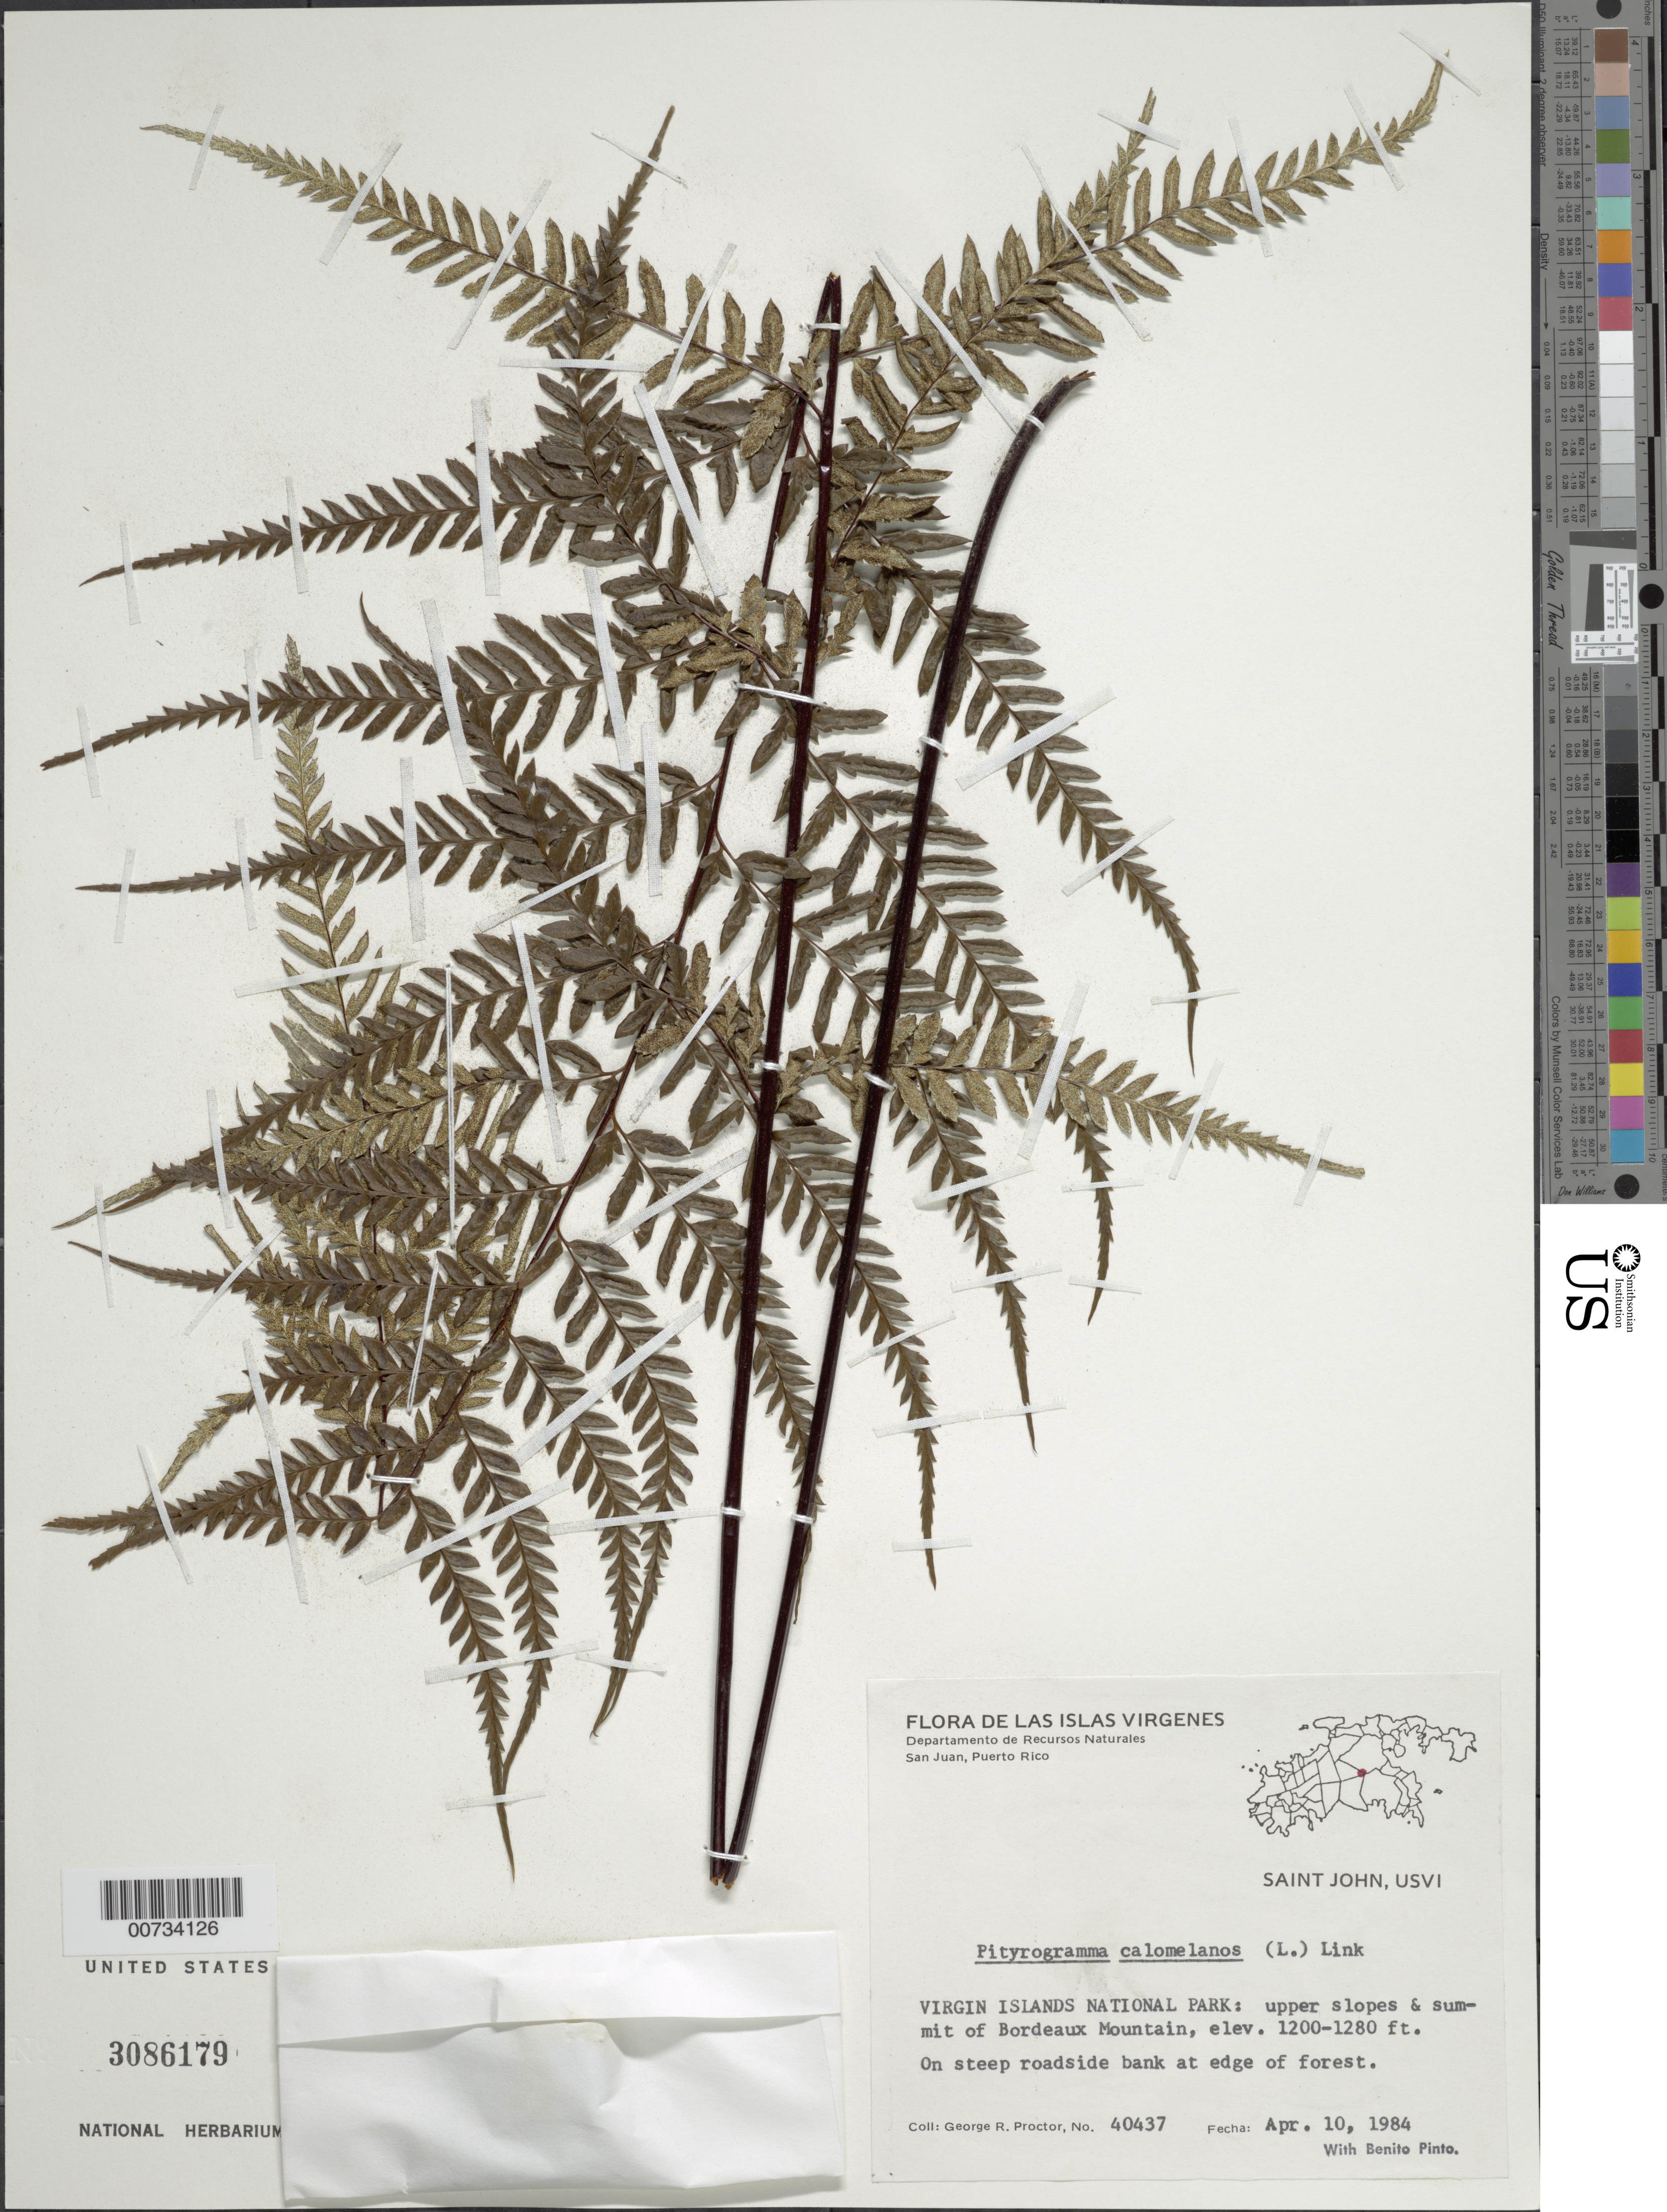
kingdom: Plantae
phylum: Tracheophyta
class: Polypodiopsida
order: Polypodiales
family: Pteridaceae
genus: Pityrogramma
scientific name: Pityrogramma calomelanos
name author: (L.) Link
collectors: G. R. Proctor & B. Pinto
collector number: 40437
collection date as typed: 10 Apr 1984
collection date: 1984-04-10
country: U.S. Virgin Islands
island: St. John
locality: St. John, Virgin Is. Natl. Park: upper slopes & summit of Bordeaux Mt.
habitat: On steep roadside bank at edge of forest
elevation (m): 366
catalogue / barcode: US 3086179